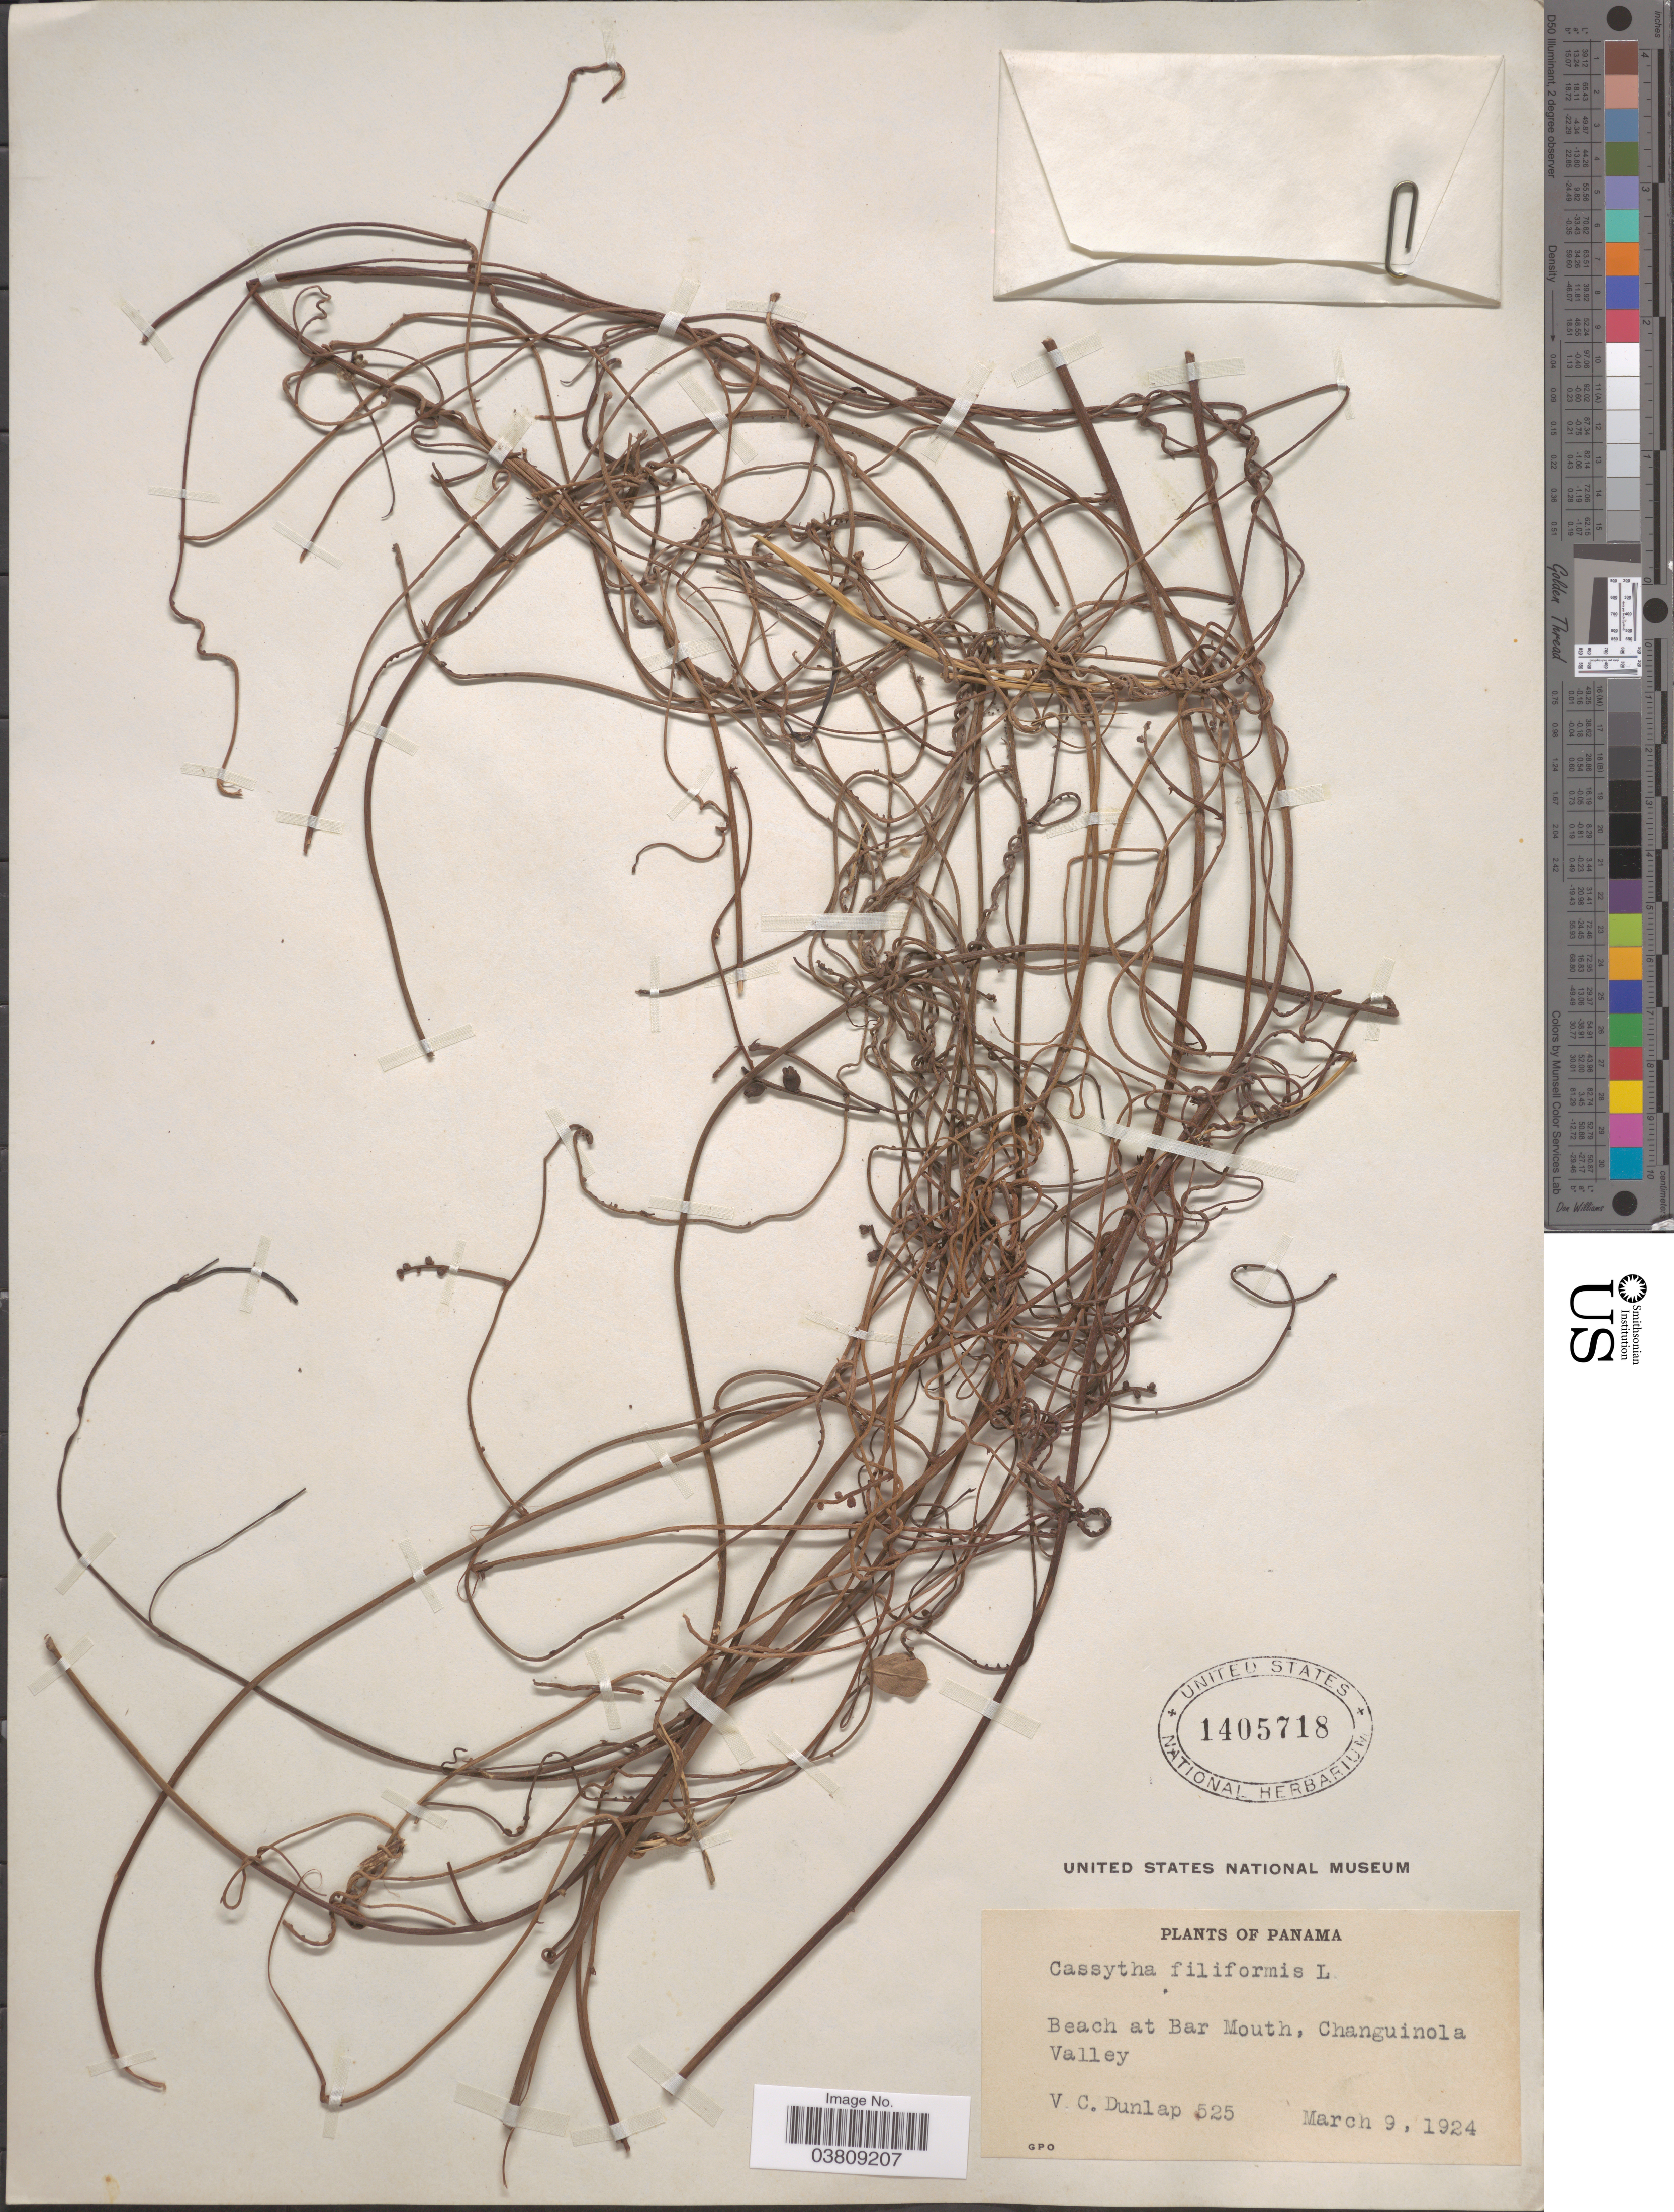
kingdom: Plantae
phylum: Tracheophyta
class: Magnoliopsida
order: Laurales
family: Lauraceae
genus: Cassytha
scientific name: Cassytha filiformis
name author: L.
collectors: V. C. Dunlap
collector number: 525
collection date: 1924-03-09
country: Panama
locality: Beach at Bar Mouth, Changuinola Valley.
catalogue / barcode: US 1405718